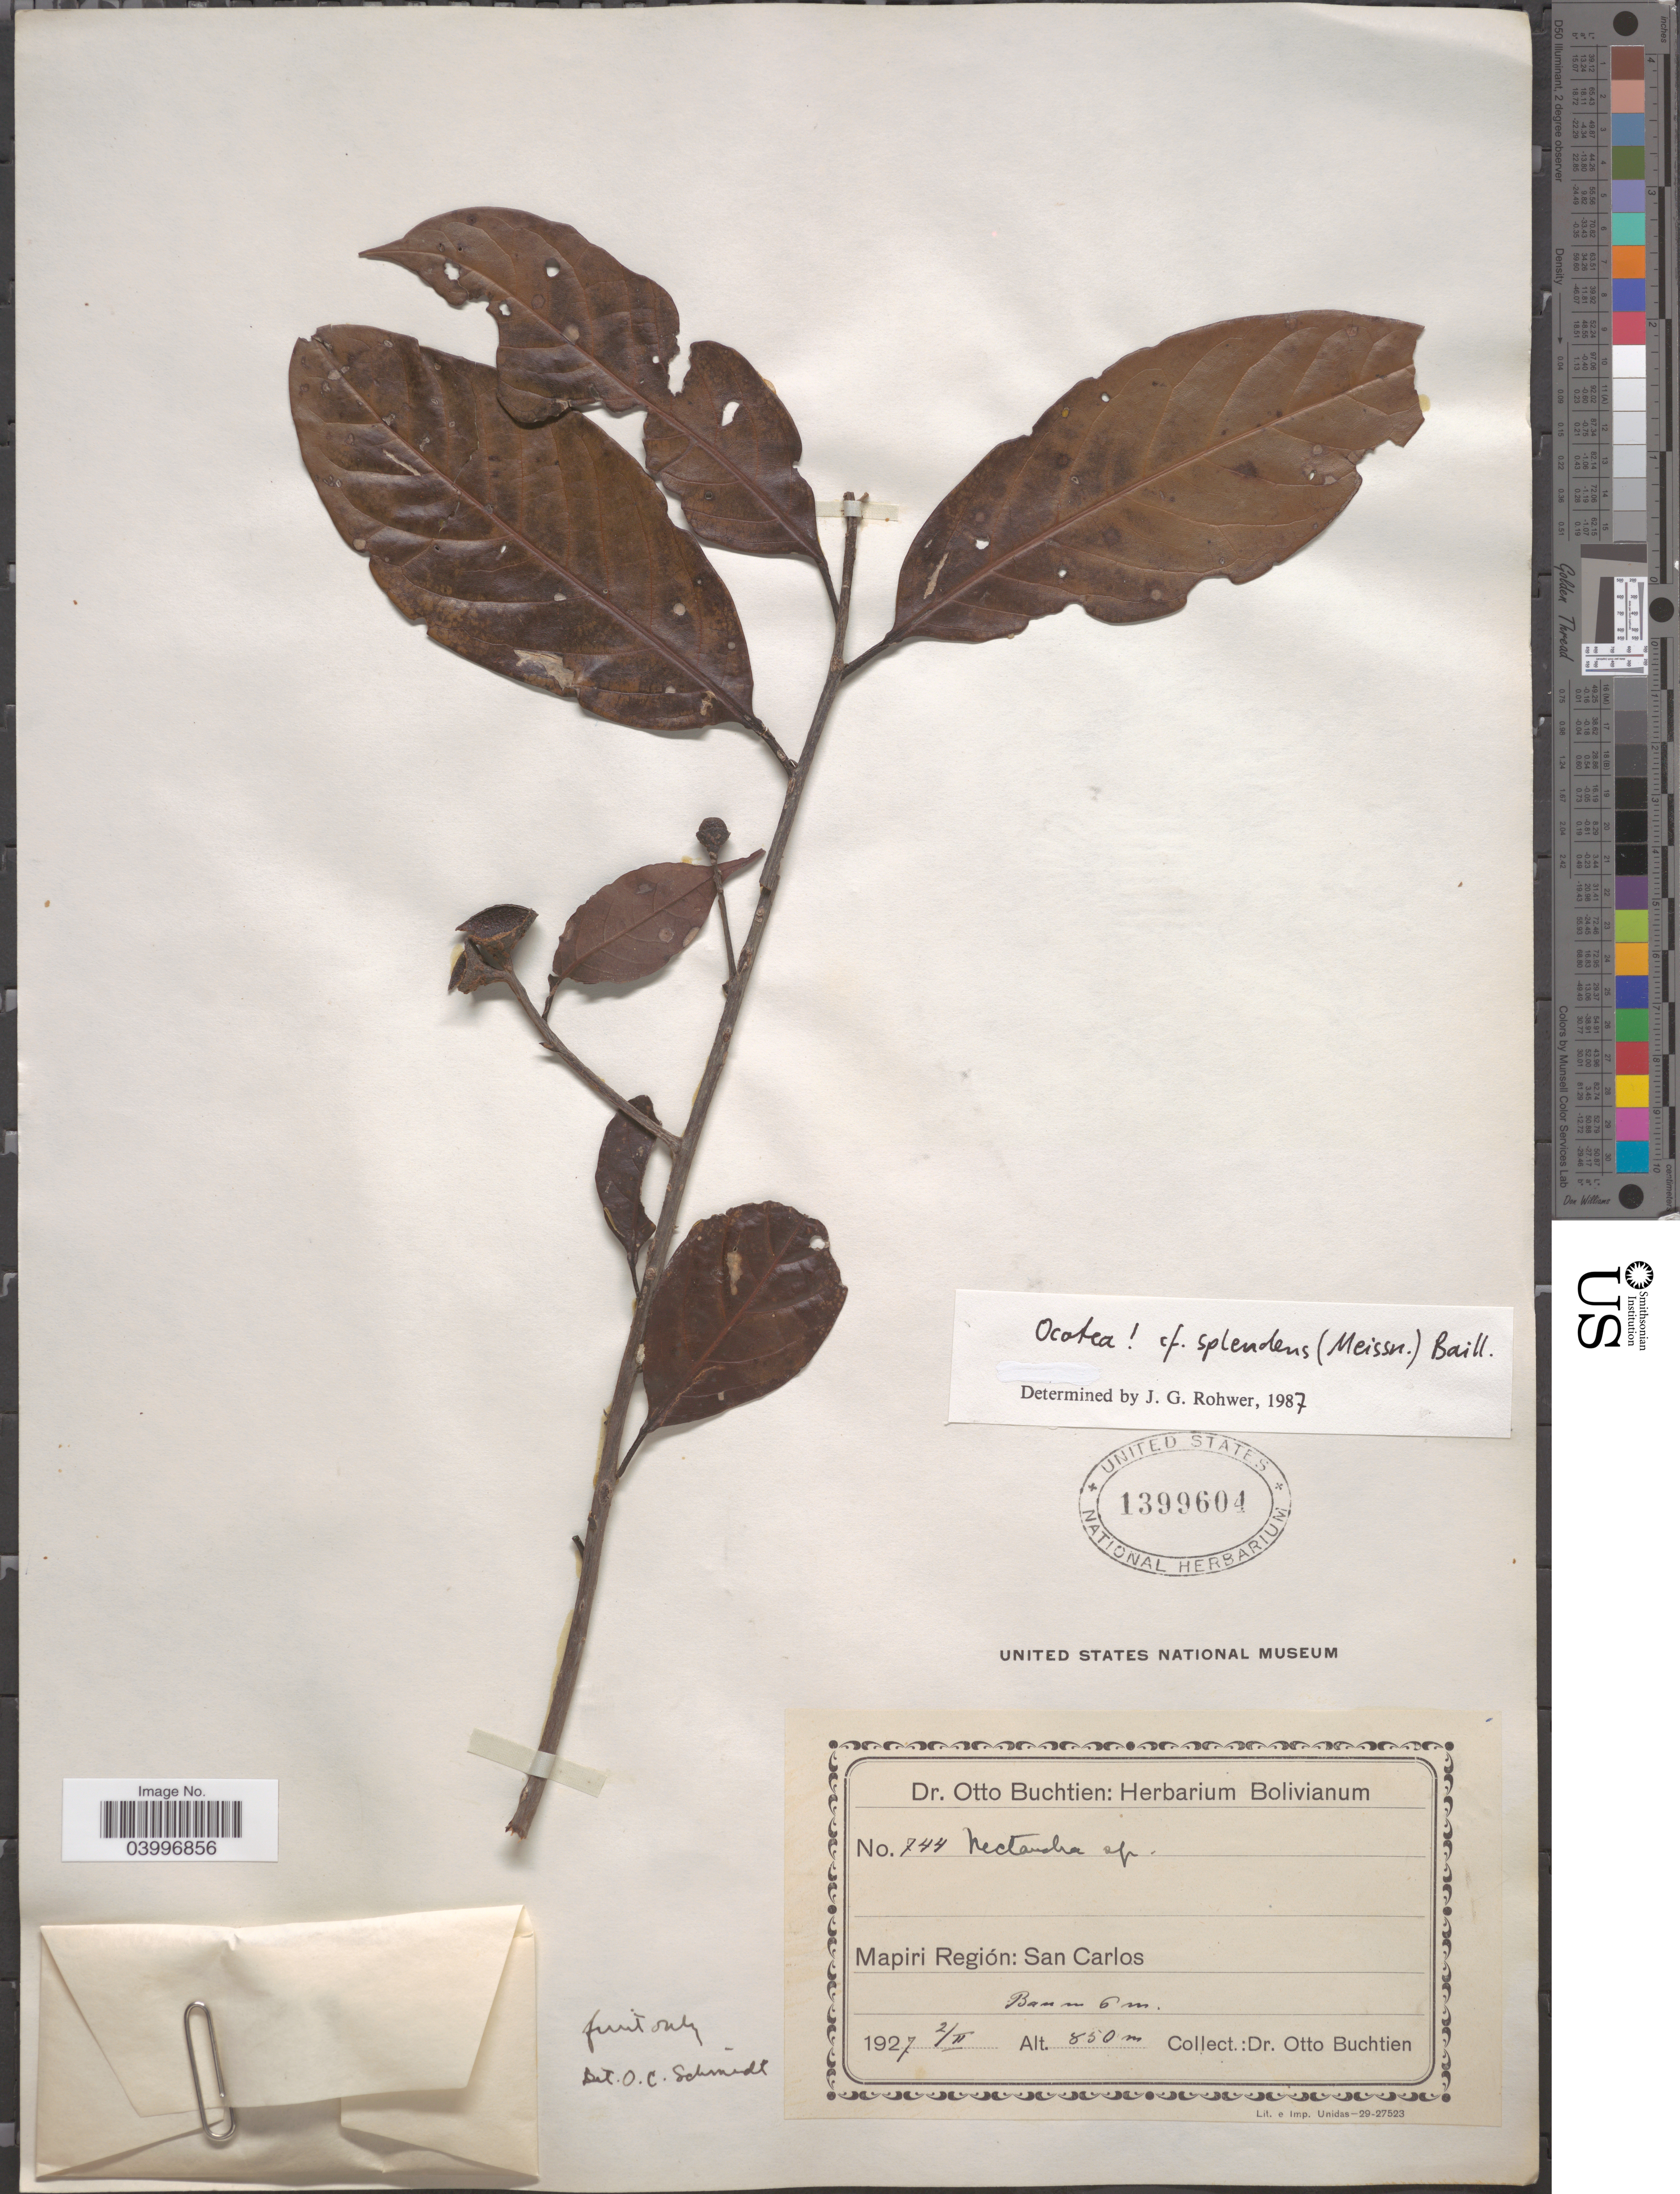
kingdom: Plantae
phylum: Tracheophyta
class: Magnoliopsida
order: Laurales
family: Lauraceae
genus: Ocotea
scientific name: Ocotea splendens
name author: (Meisn.) Baill.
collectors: O. Buchtien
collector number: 744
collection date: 1927-02-02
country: Bolivia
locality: Mapiri Región: San Carlos.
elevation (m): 850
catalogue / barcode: US 1399604